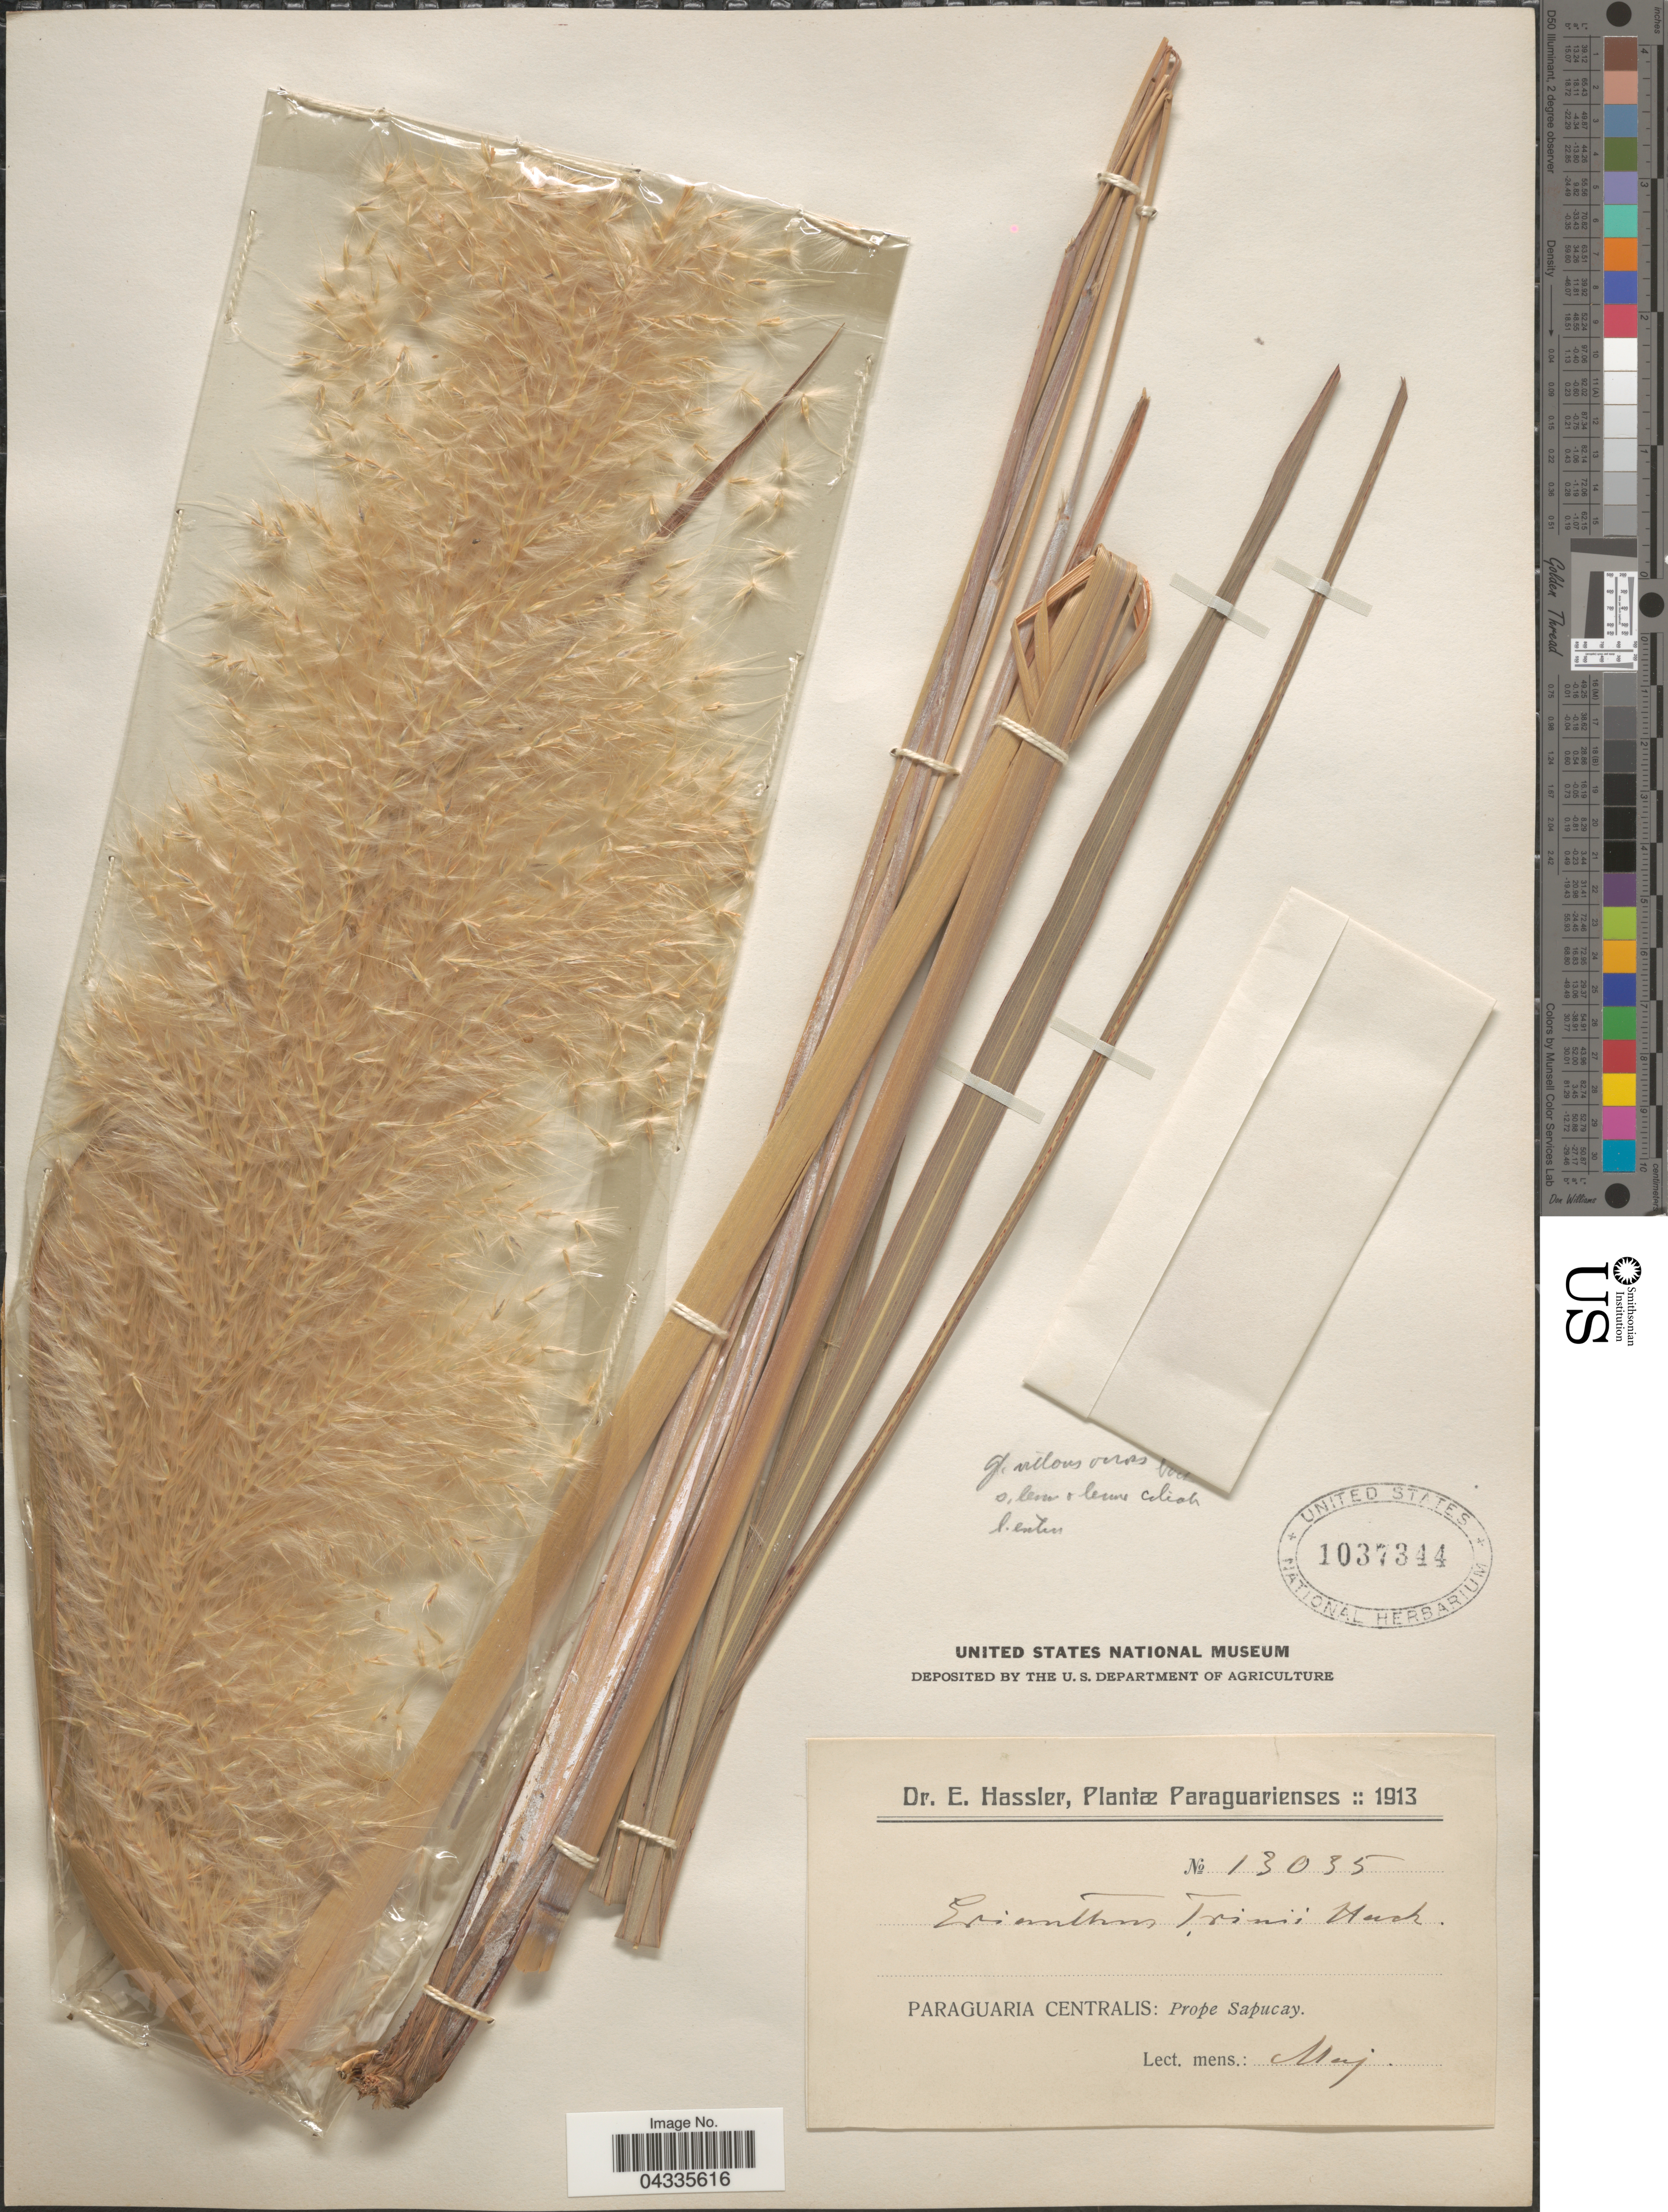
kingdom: Plantae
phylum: Tracheophyta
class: Liliopsida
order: Poales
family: Poaceae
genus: Erianthus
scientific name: Erianthus trinii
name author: Hack.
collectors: E. Hassler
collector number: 13035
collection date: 1913-05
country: Paraguay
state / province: Central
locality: Paraguaria Centralis: Prope Sapucay.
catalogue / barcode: US 1037344